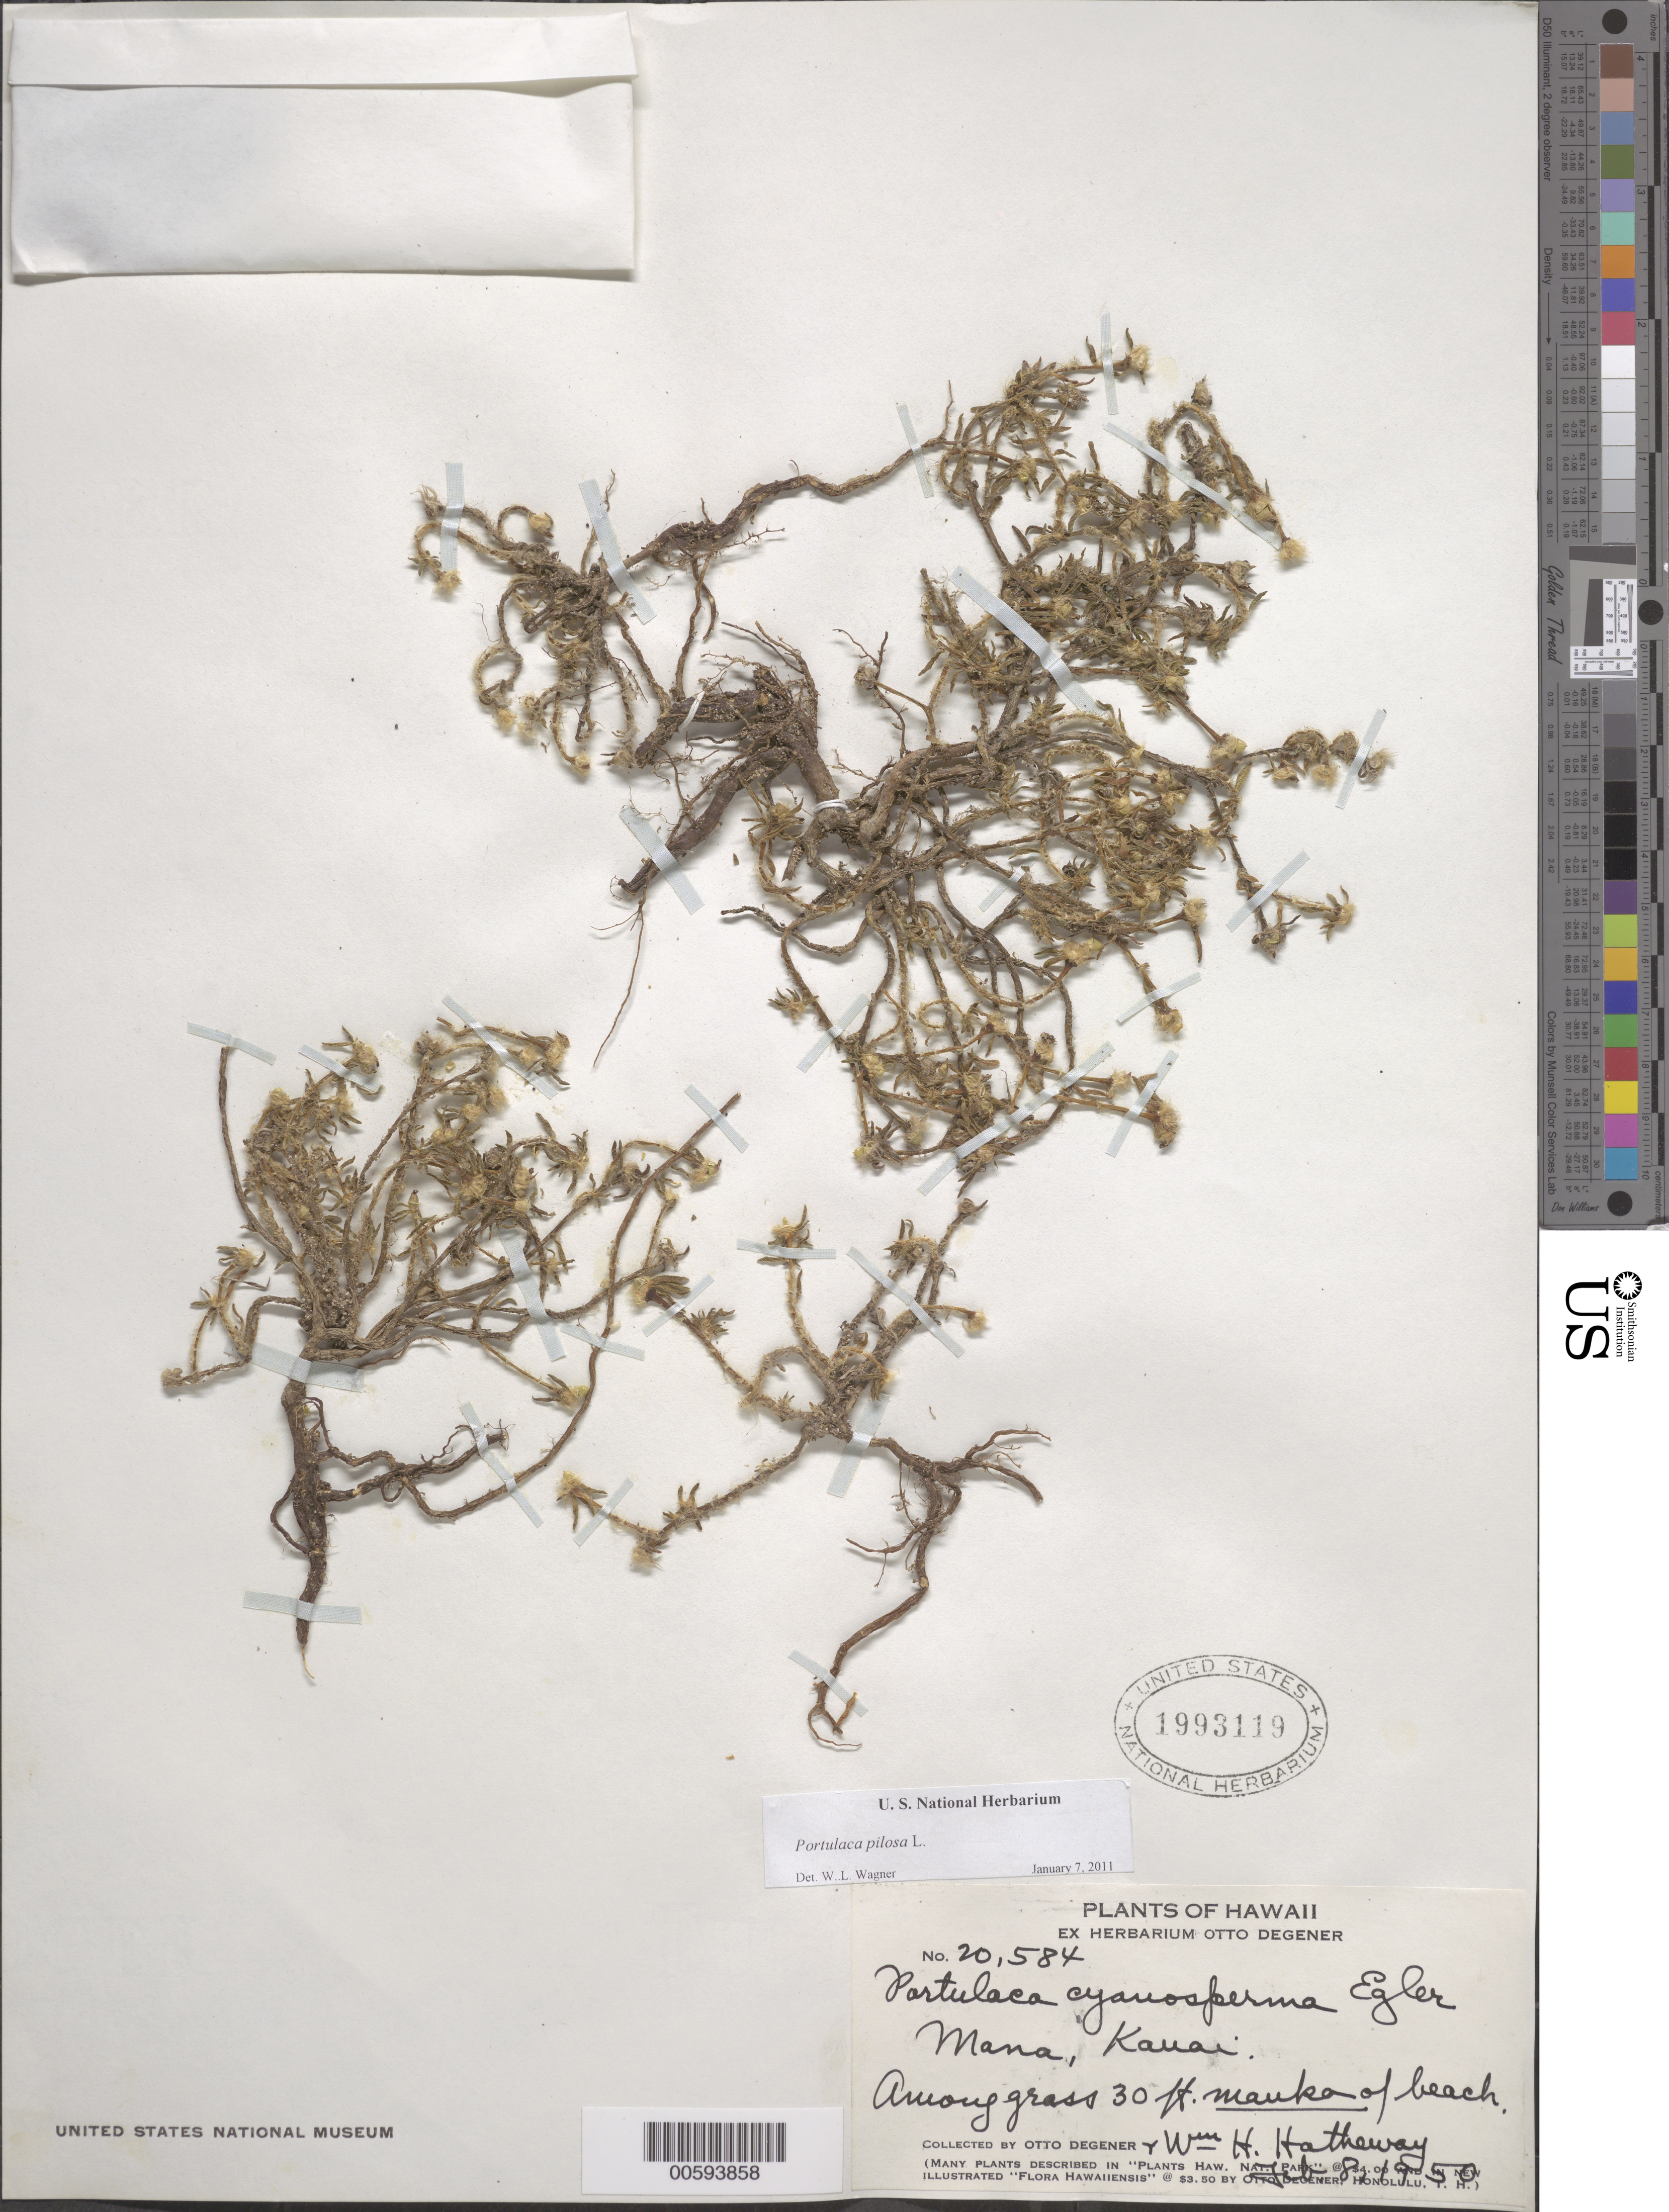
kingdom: Plantae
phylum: Tracheophyta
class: Magnoliopsida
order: Caryophyllales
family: Portulacaceae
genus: Portulaca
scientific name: Portulaca pilosa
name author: L.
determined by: Wagner, W. L., (BOT), Smithsonian Institution - National Museum of Natural History (UNITED STATES)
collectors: O. Degener & W. Hathaway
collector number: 20584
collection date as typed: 8 Feb 1950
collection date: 1950-02-08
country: United States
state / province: Hawaii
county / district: Kaui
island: Kaua'i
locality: Mana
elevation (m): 9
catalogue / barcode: US 1993119